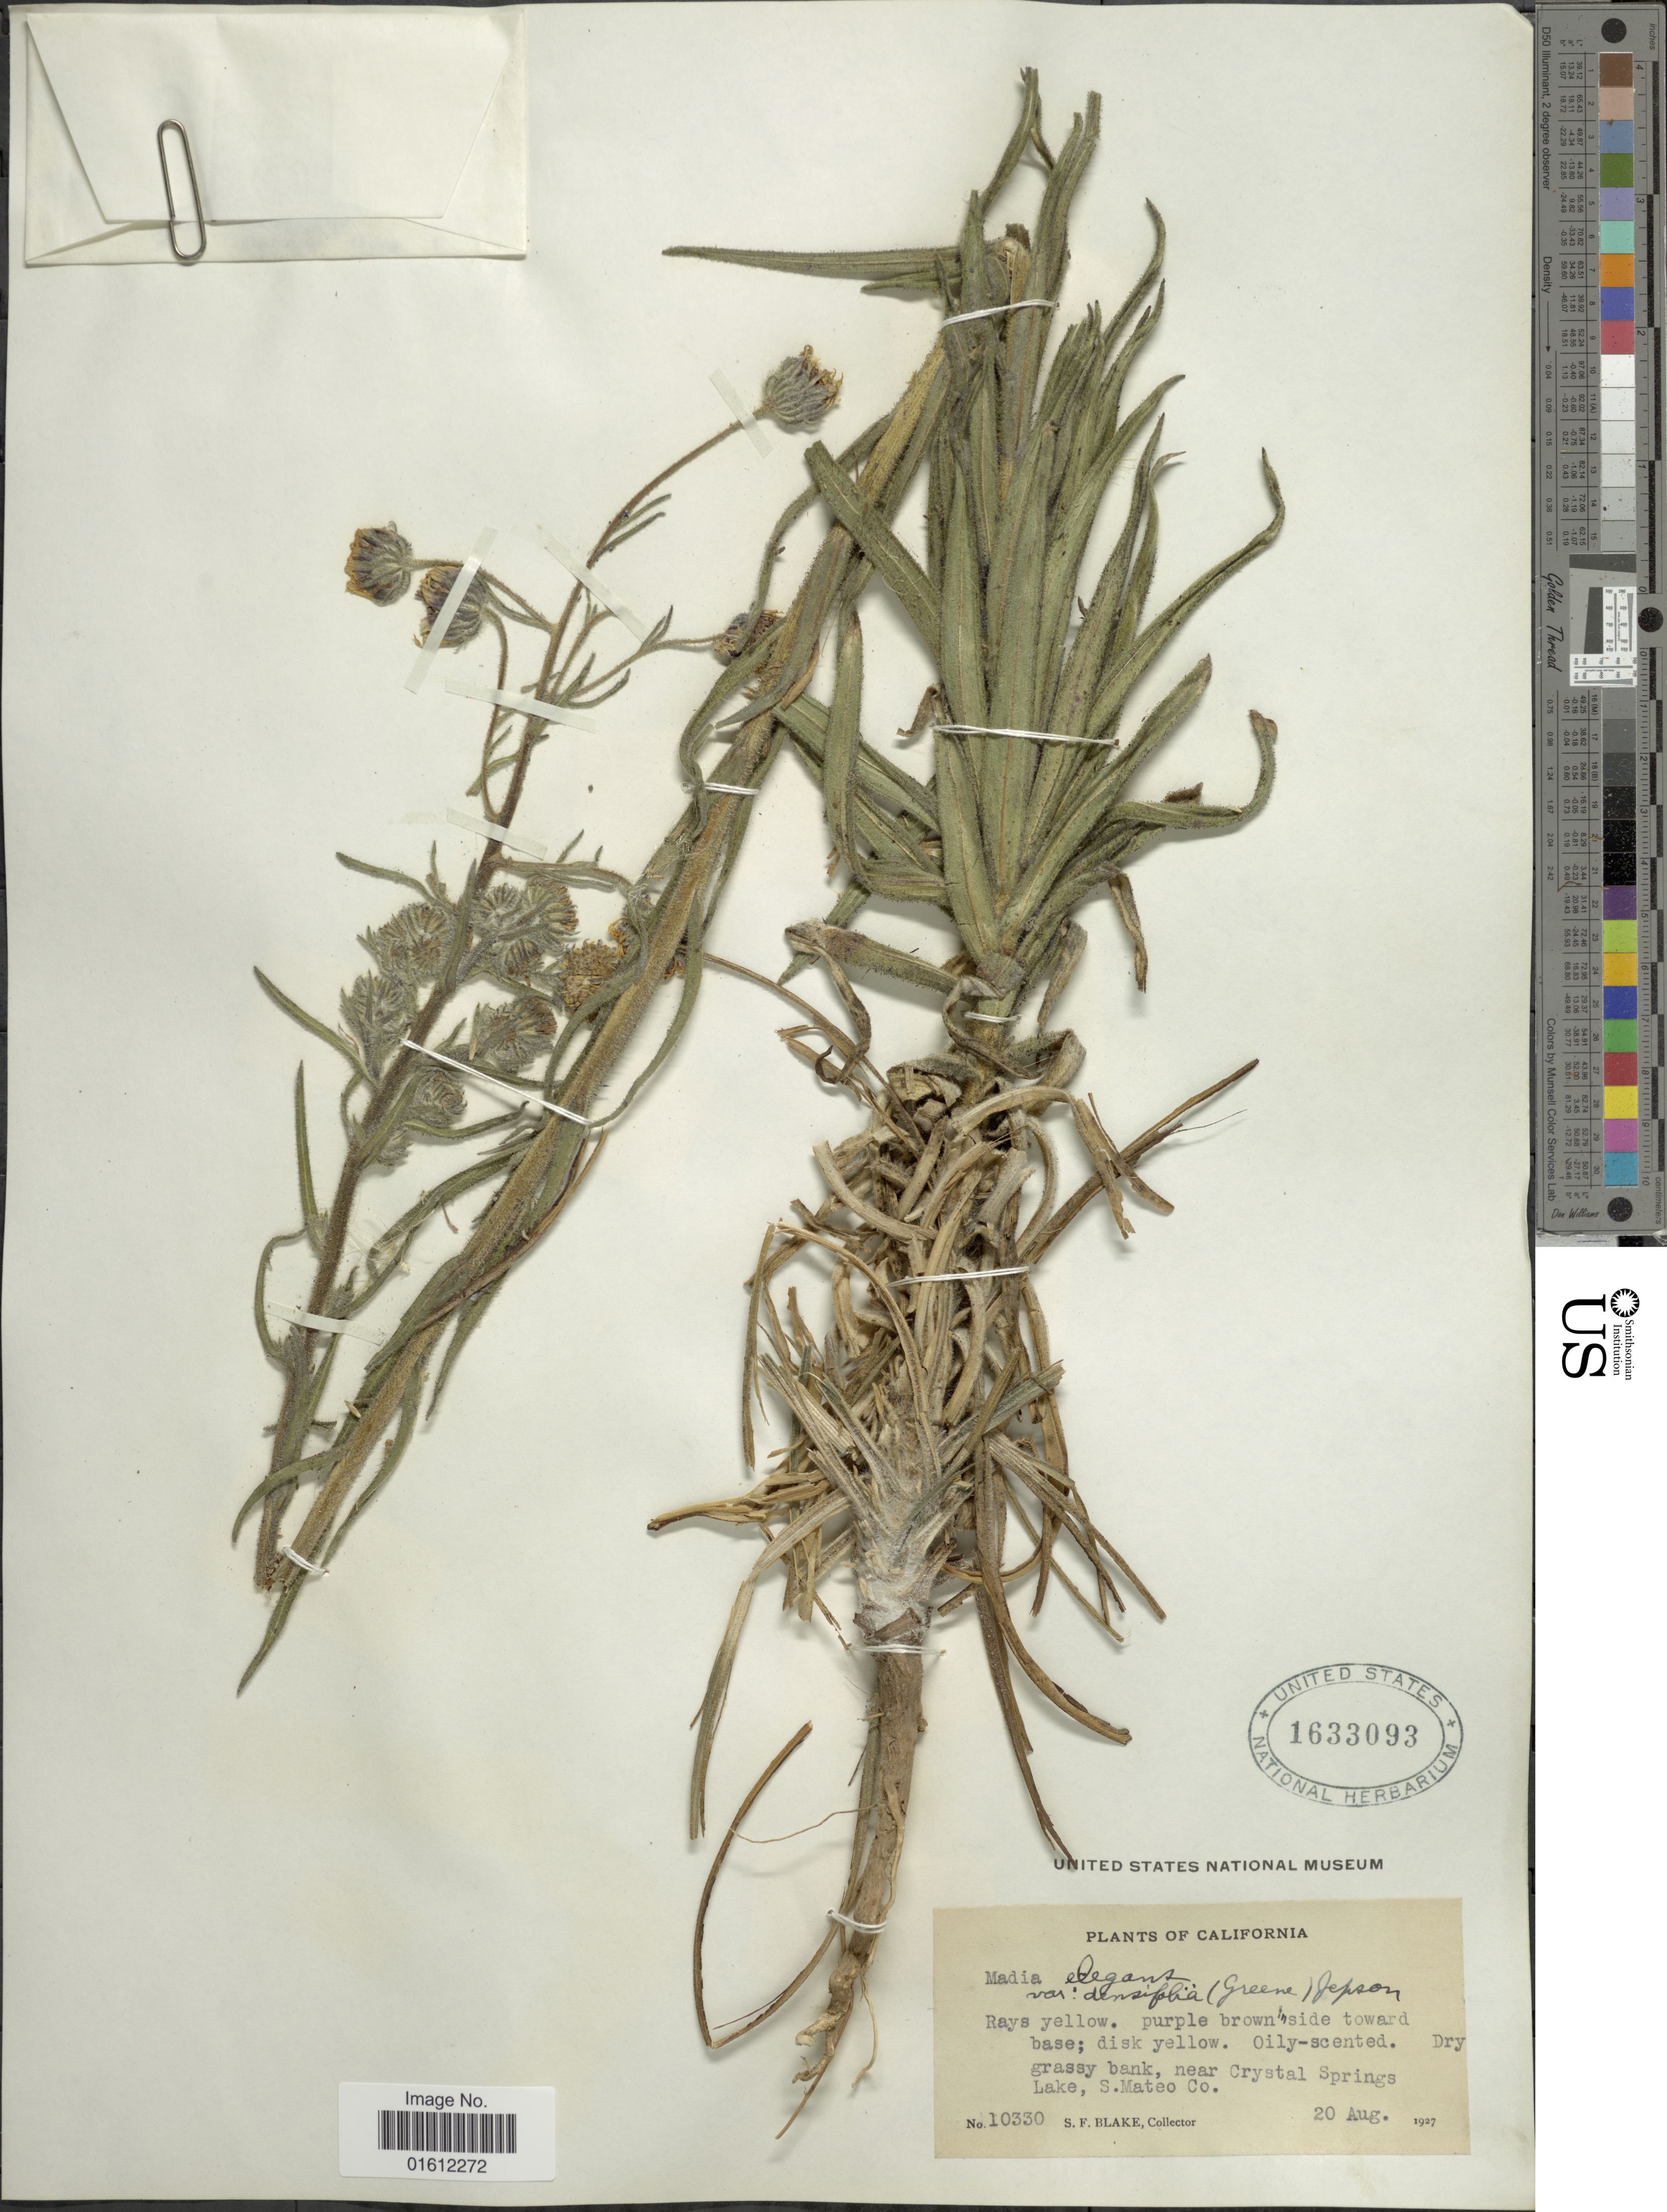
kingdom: Plantae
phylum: Tracheophyta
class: Magnoliopsida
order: Asterales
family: Asteraceae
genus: Madia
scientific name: Madia elegans subsp. densifolia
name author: (Greene) D.D. Keck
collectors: S. Blake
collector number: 10330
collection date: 1927-08-20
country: United States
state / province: California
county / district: San Mateo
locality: Near Crystal Springs Lake, S. Mateo Co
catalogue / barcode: US 1633093